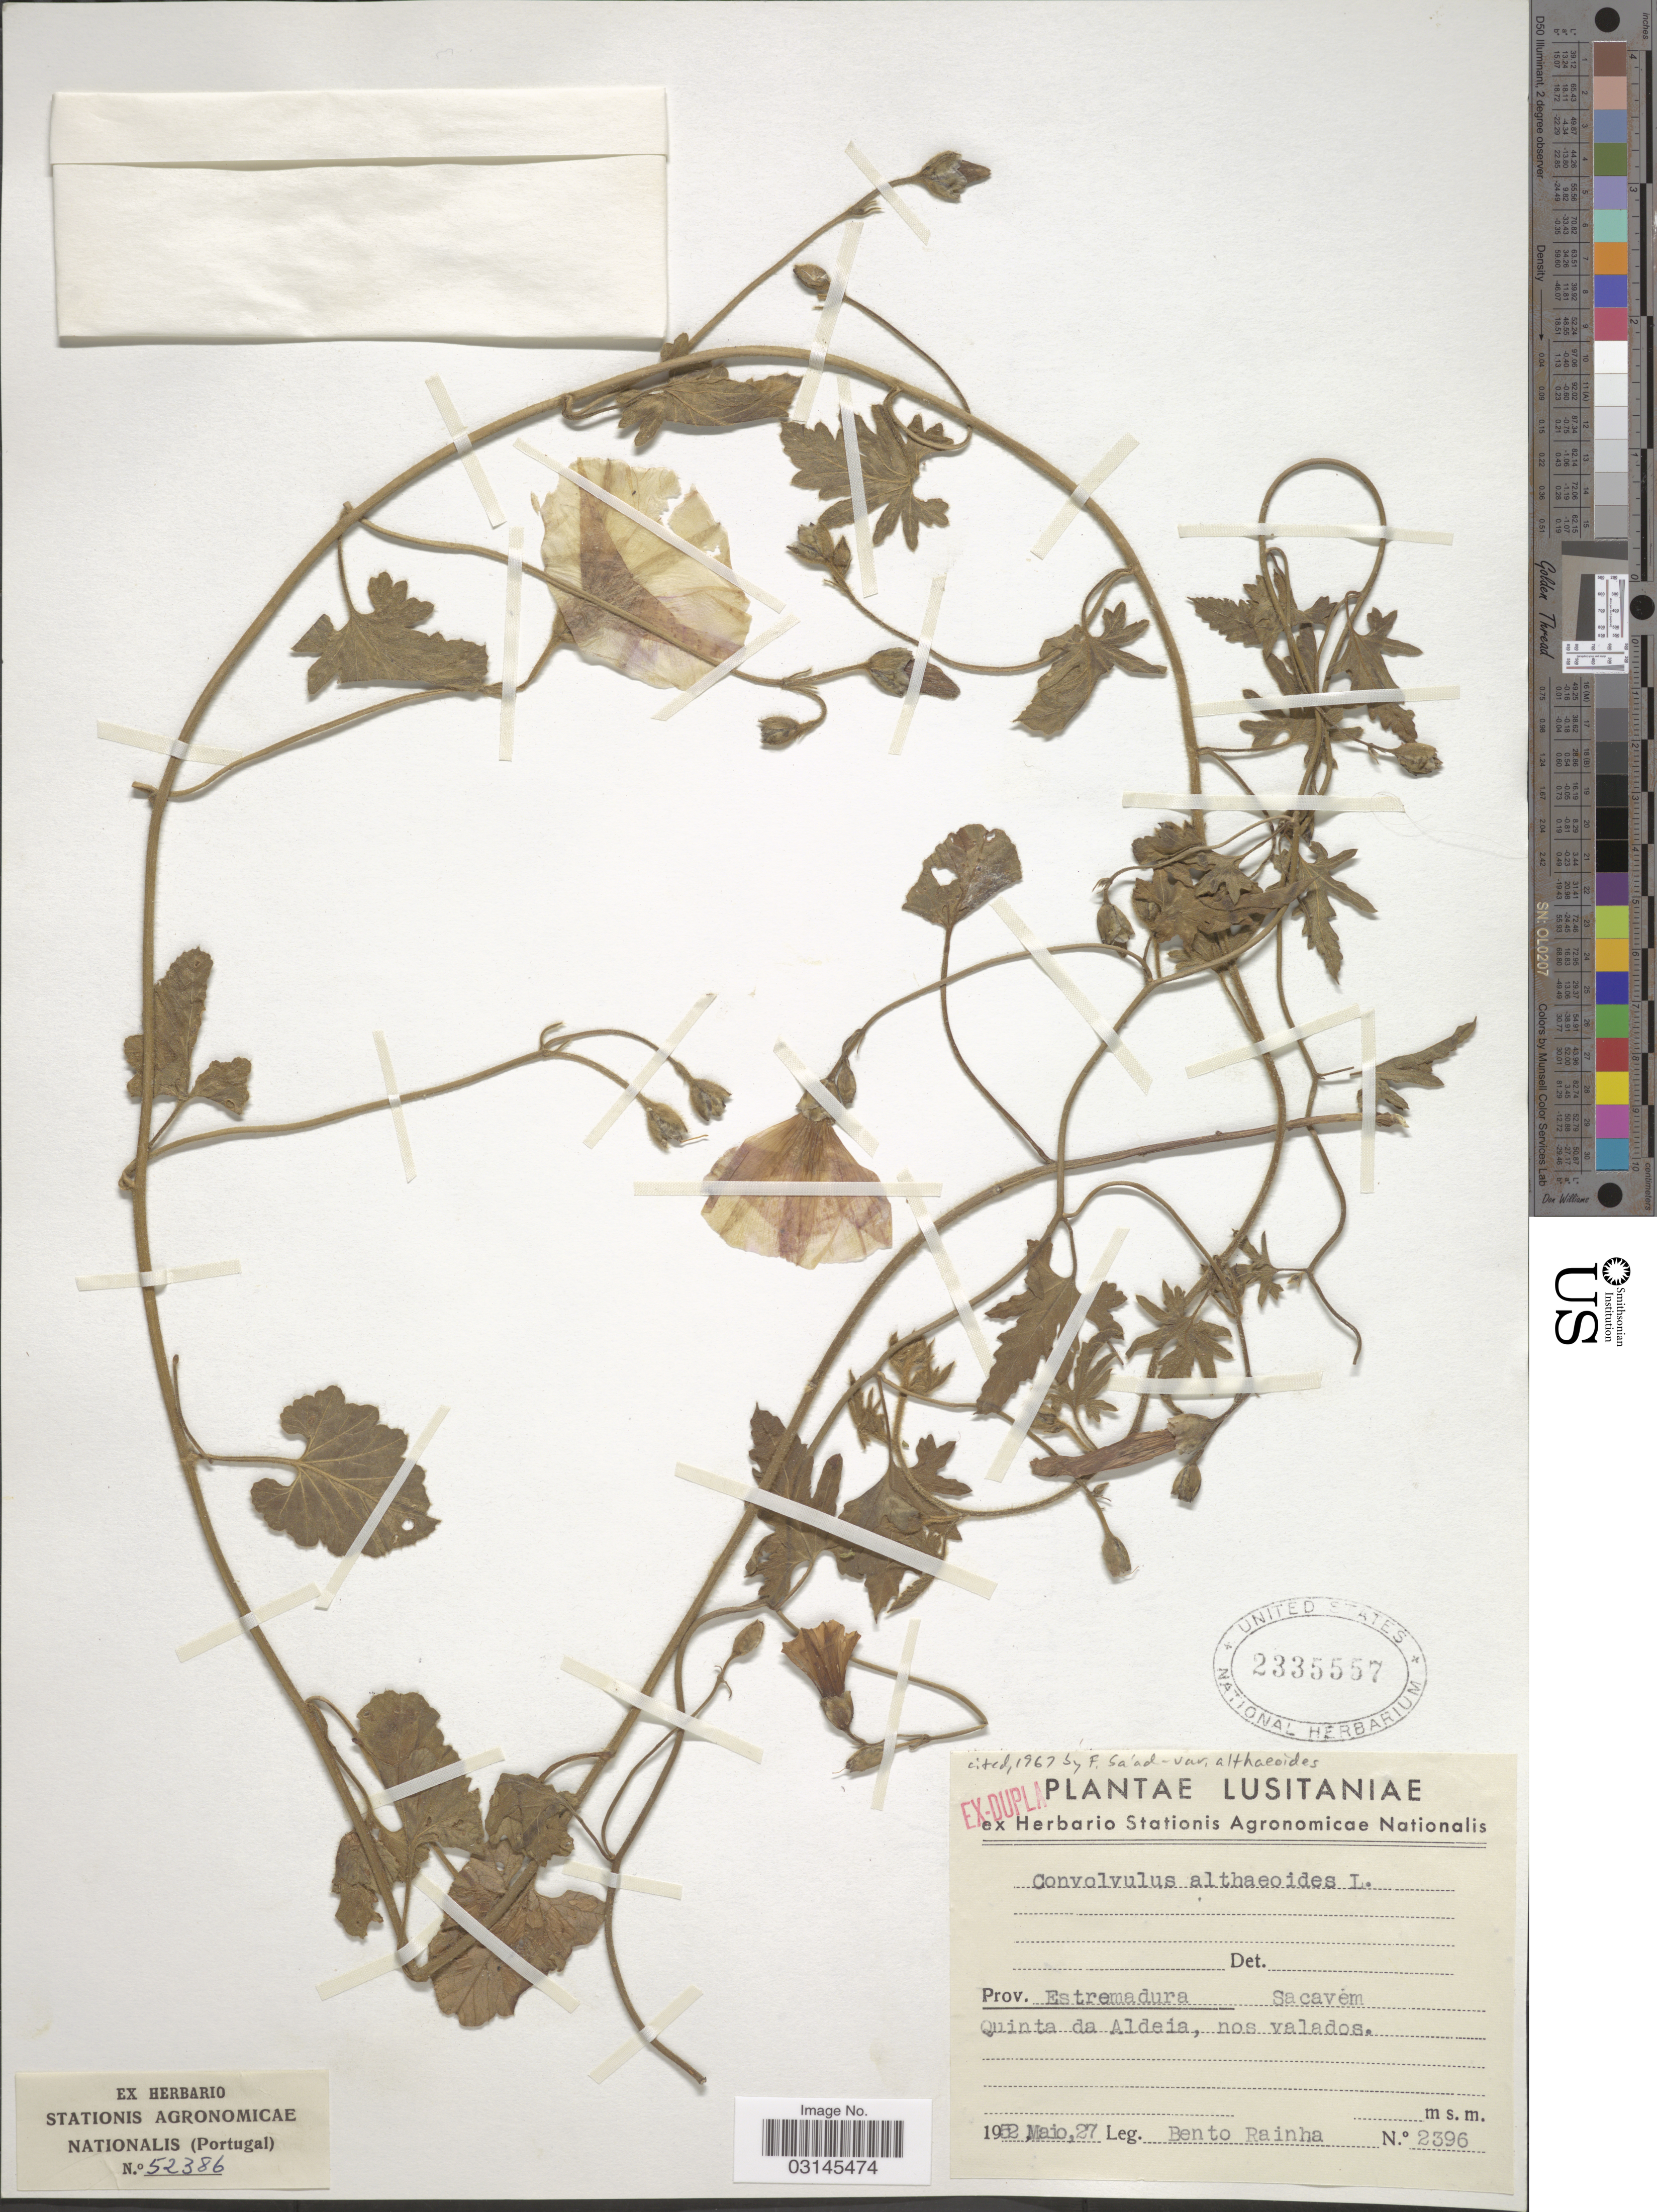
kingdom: Plantae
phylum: Tracheophyta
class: Magnoliopsida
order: Solanales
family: Convolvulaceae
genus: Convolvulus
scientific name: Convolvulus althaeoides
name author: L.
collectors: B. Rainha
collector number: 2396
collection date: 1952-05-27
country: Portugal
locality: Lusitaniae. Prov. Estremadura. Sacavem Quinta da Aldeia.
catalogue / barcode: US 2335557